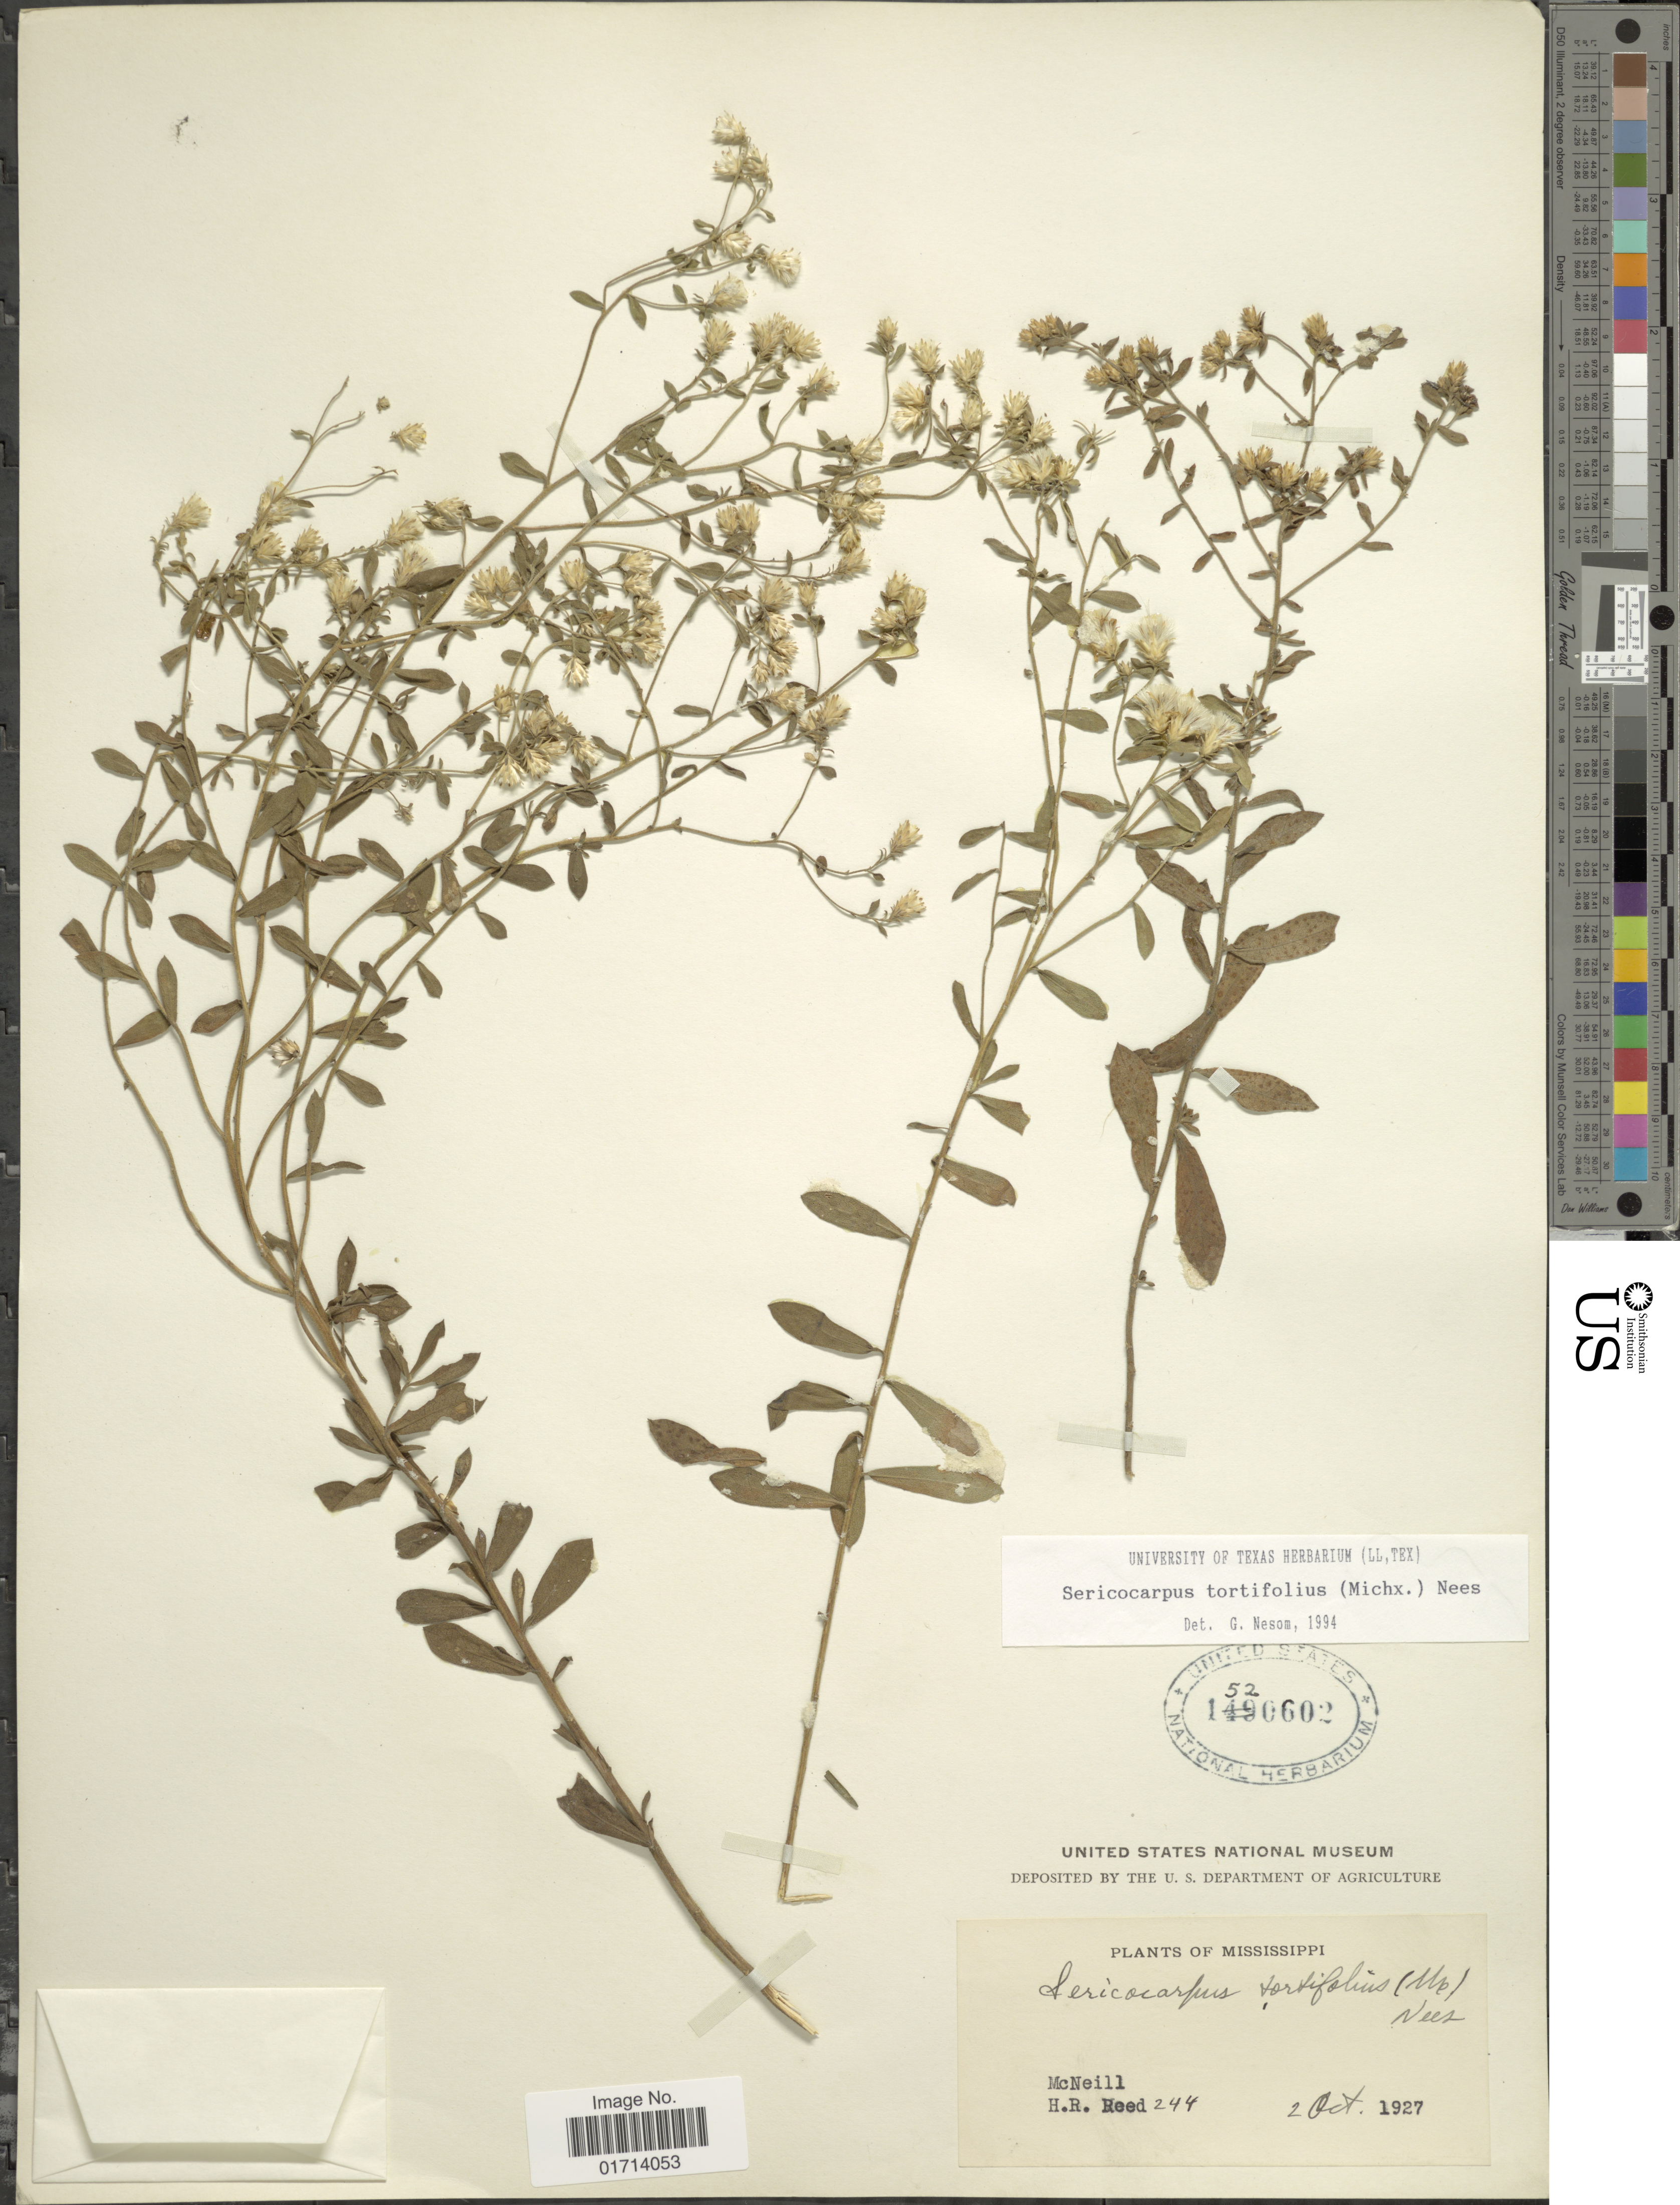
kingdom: Plantae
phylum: Tracheophyta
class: Magnoliopsida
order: Asterales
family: Asteraceae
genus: Sericocarpus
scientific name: Sericocarpus tortifolius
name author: (Michx.) Nees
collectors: McNeill & H. Reed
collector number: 244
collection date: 1927-10-02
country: United States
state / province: Mississippi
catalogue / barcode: US 1520602